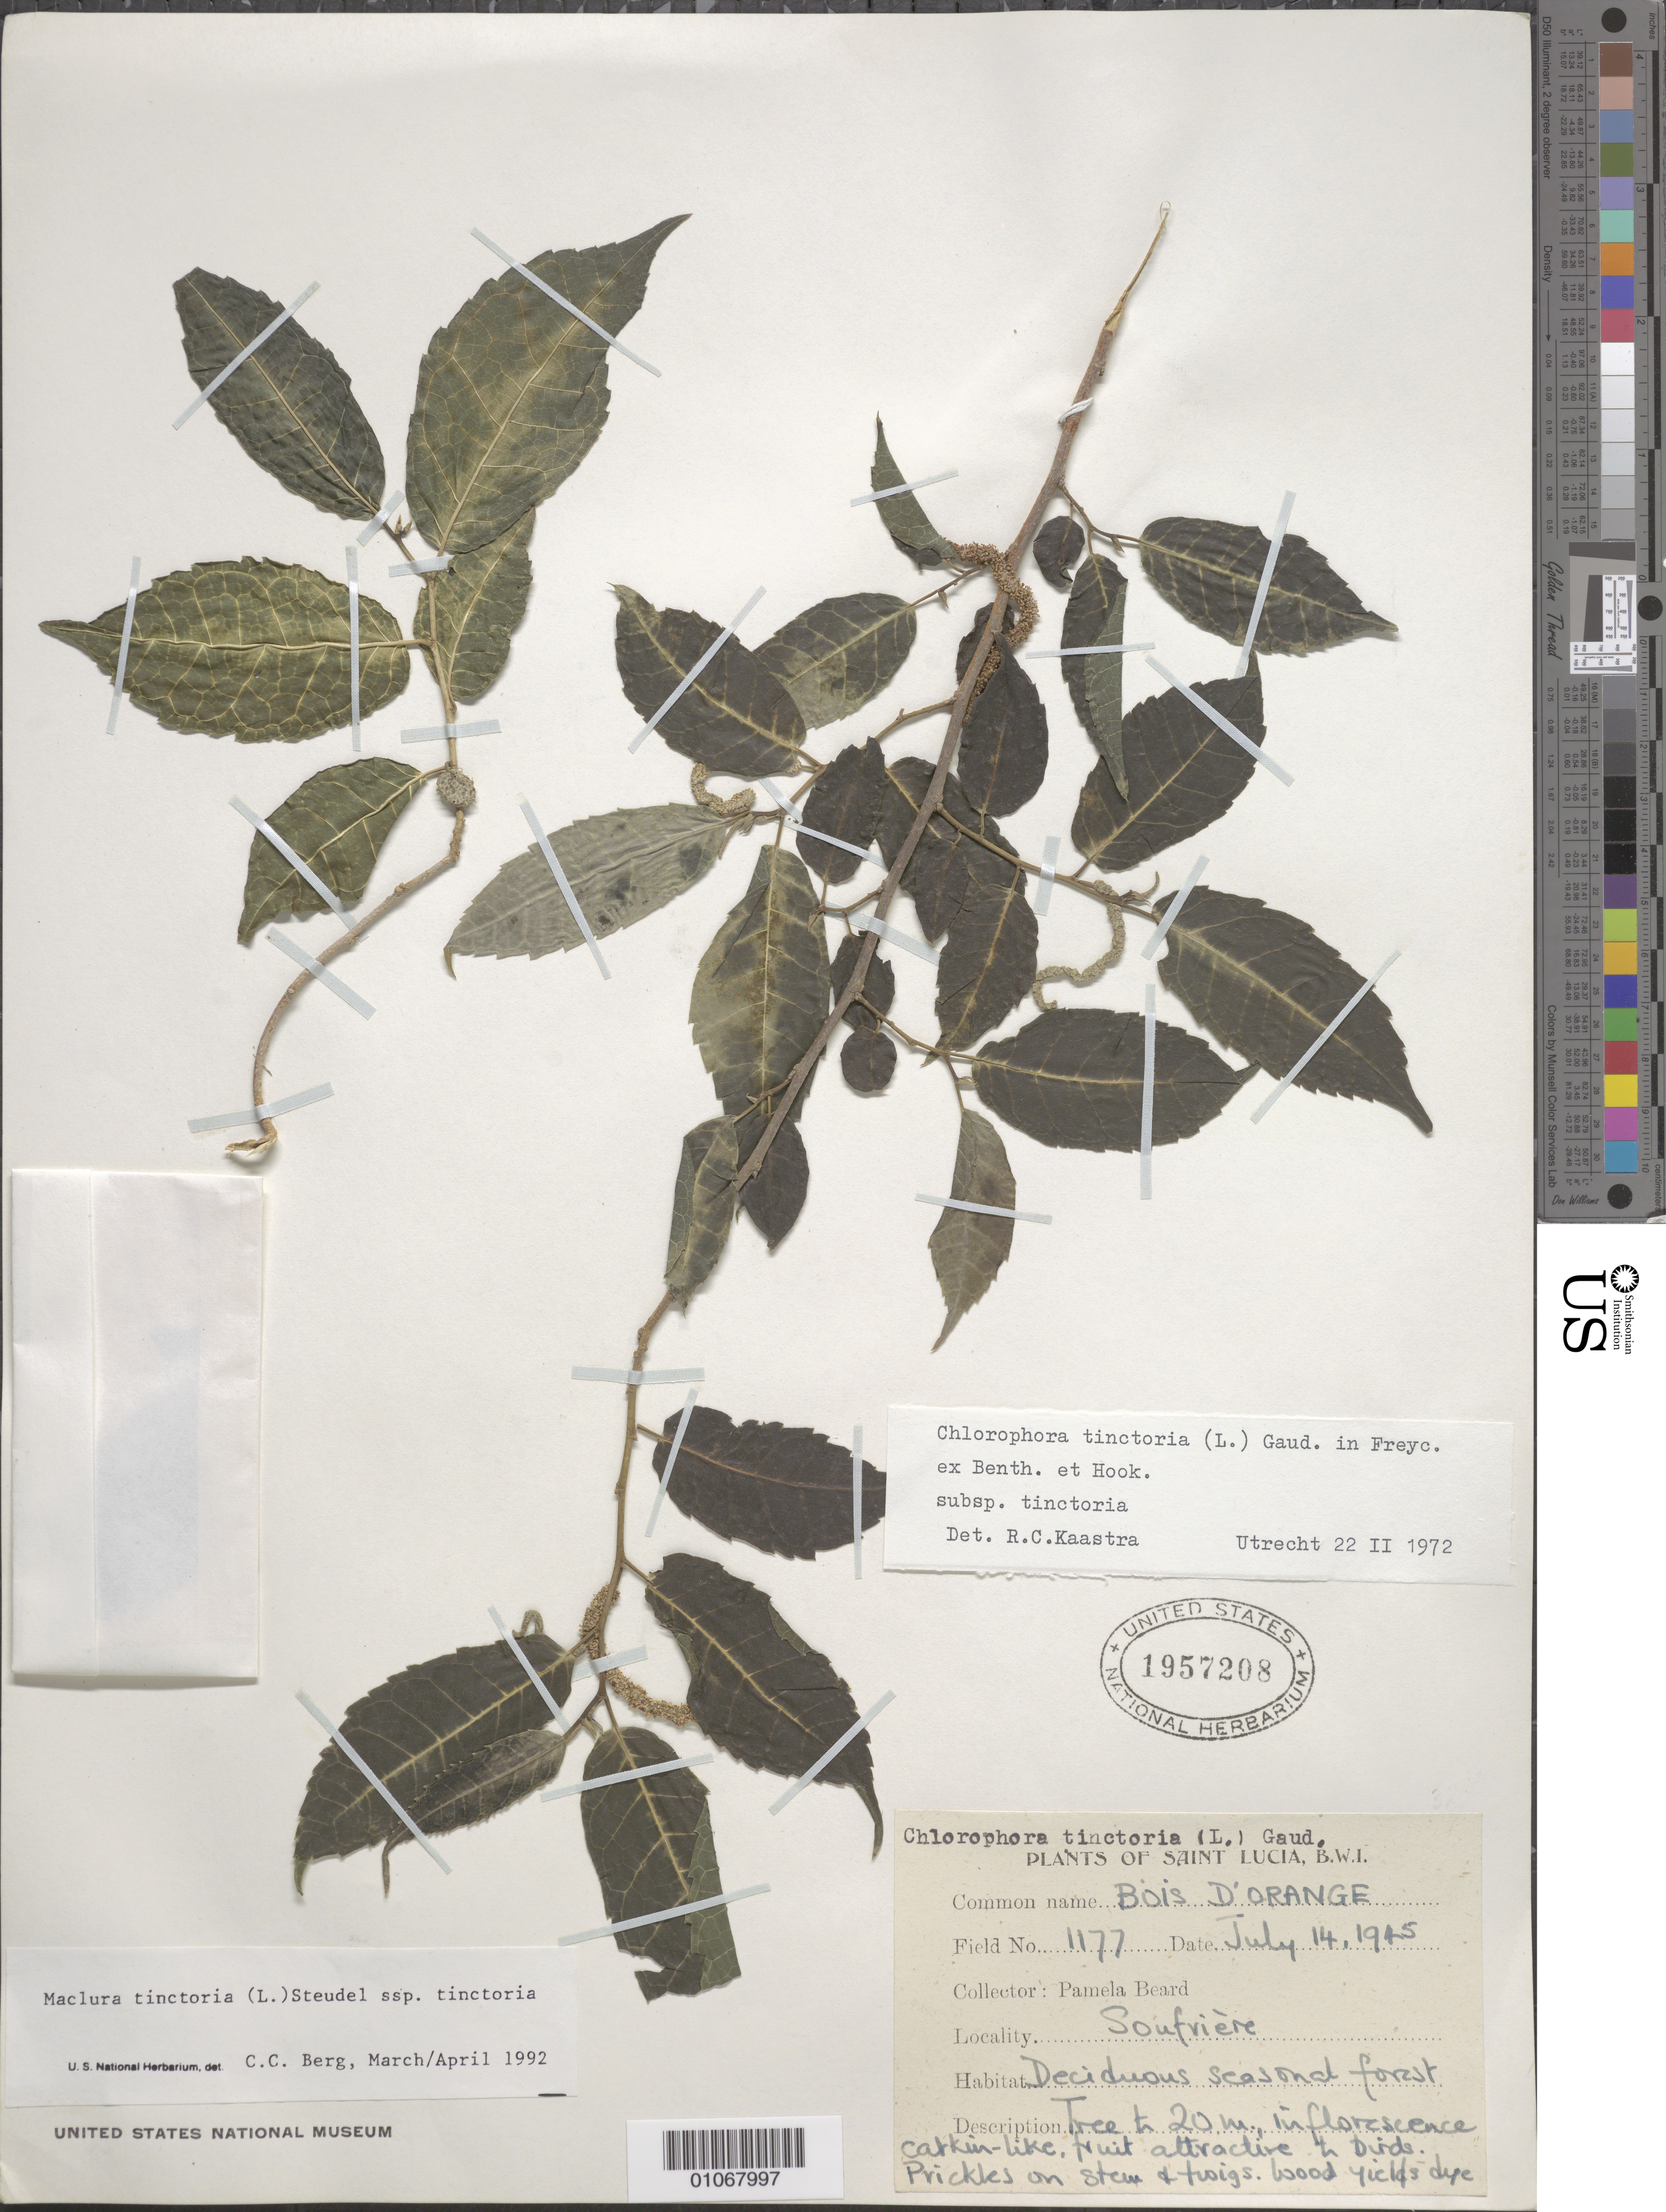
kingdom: Plantae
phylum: Tracheophyta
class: Magnoliopsida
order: Rosales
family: Moraceae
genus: Maclura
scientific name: Maclura tinctoria subsp. tinctoria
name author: (L.) D. Don ex Steud.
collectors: P. Beard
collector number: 1177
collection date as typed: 14 Jul 1945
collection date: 1945-07-14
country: St. Lucia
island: St. Lucia I.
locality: Soufriere.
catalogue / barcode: US 195208